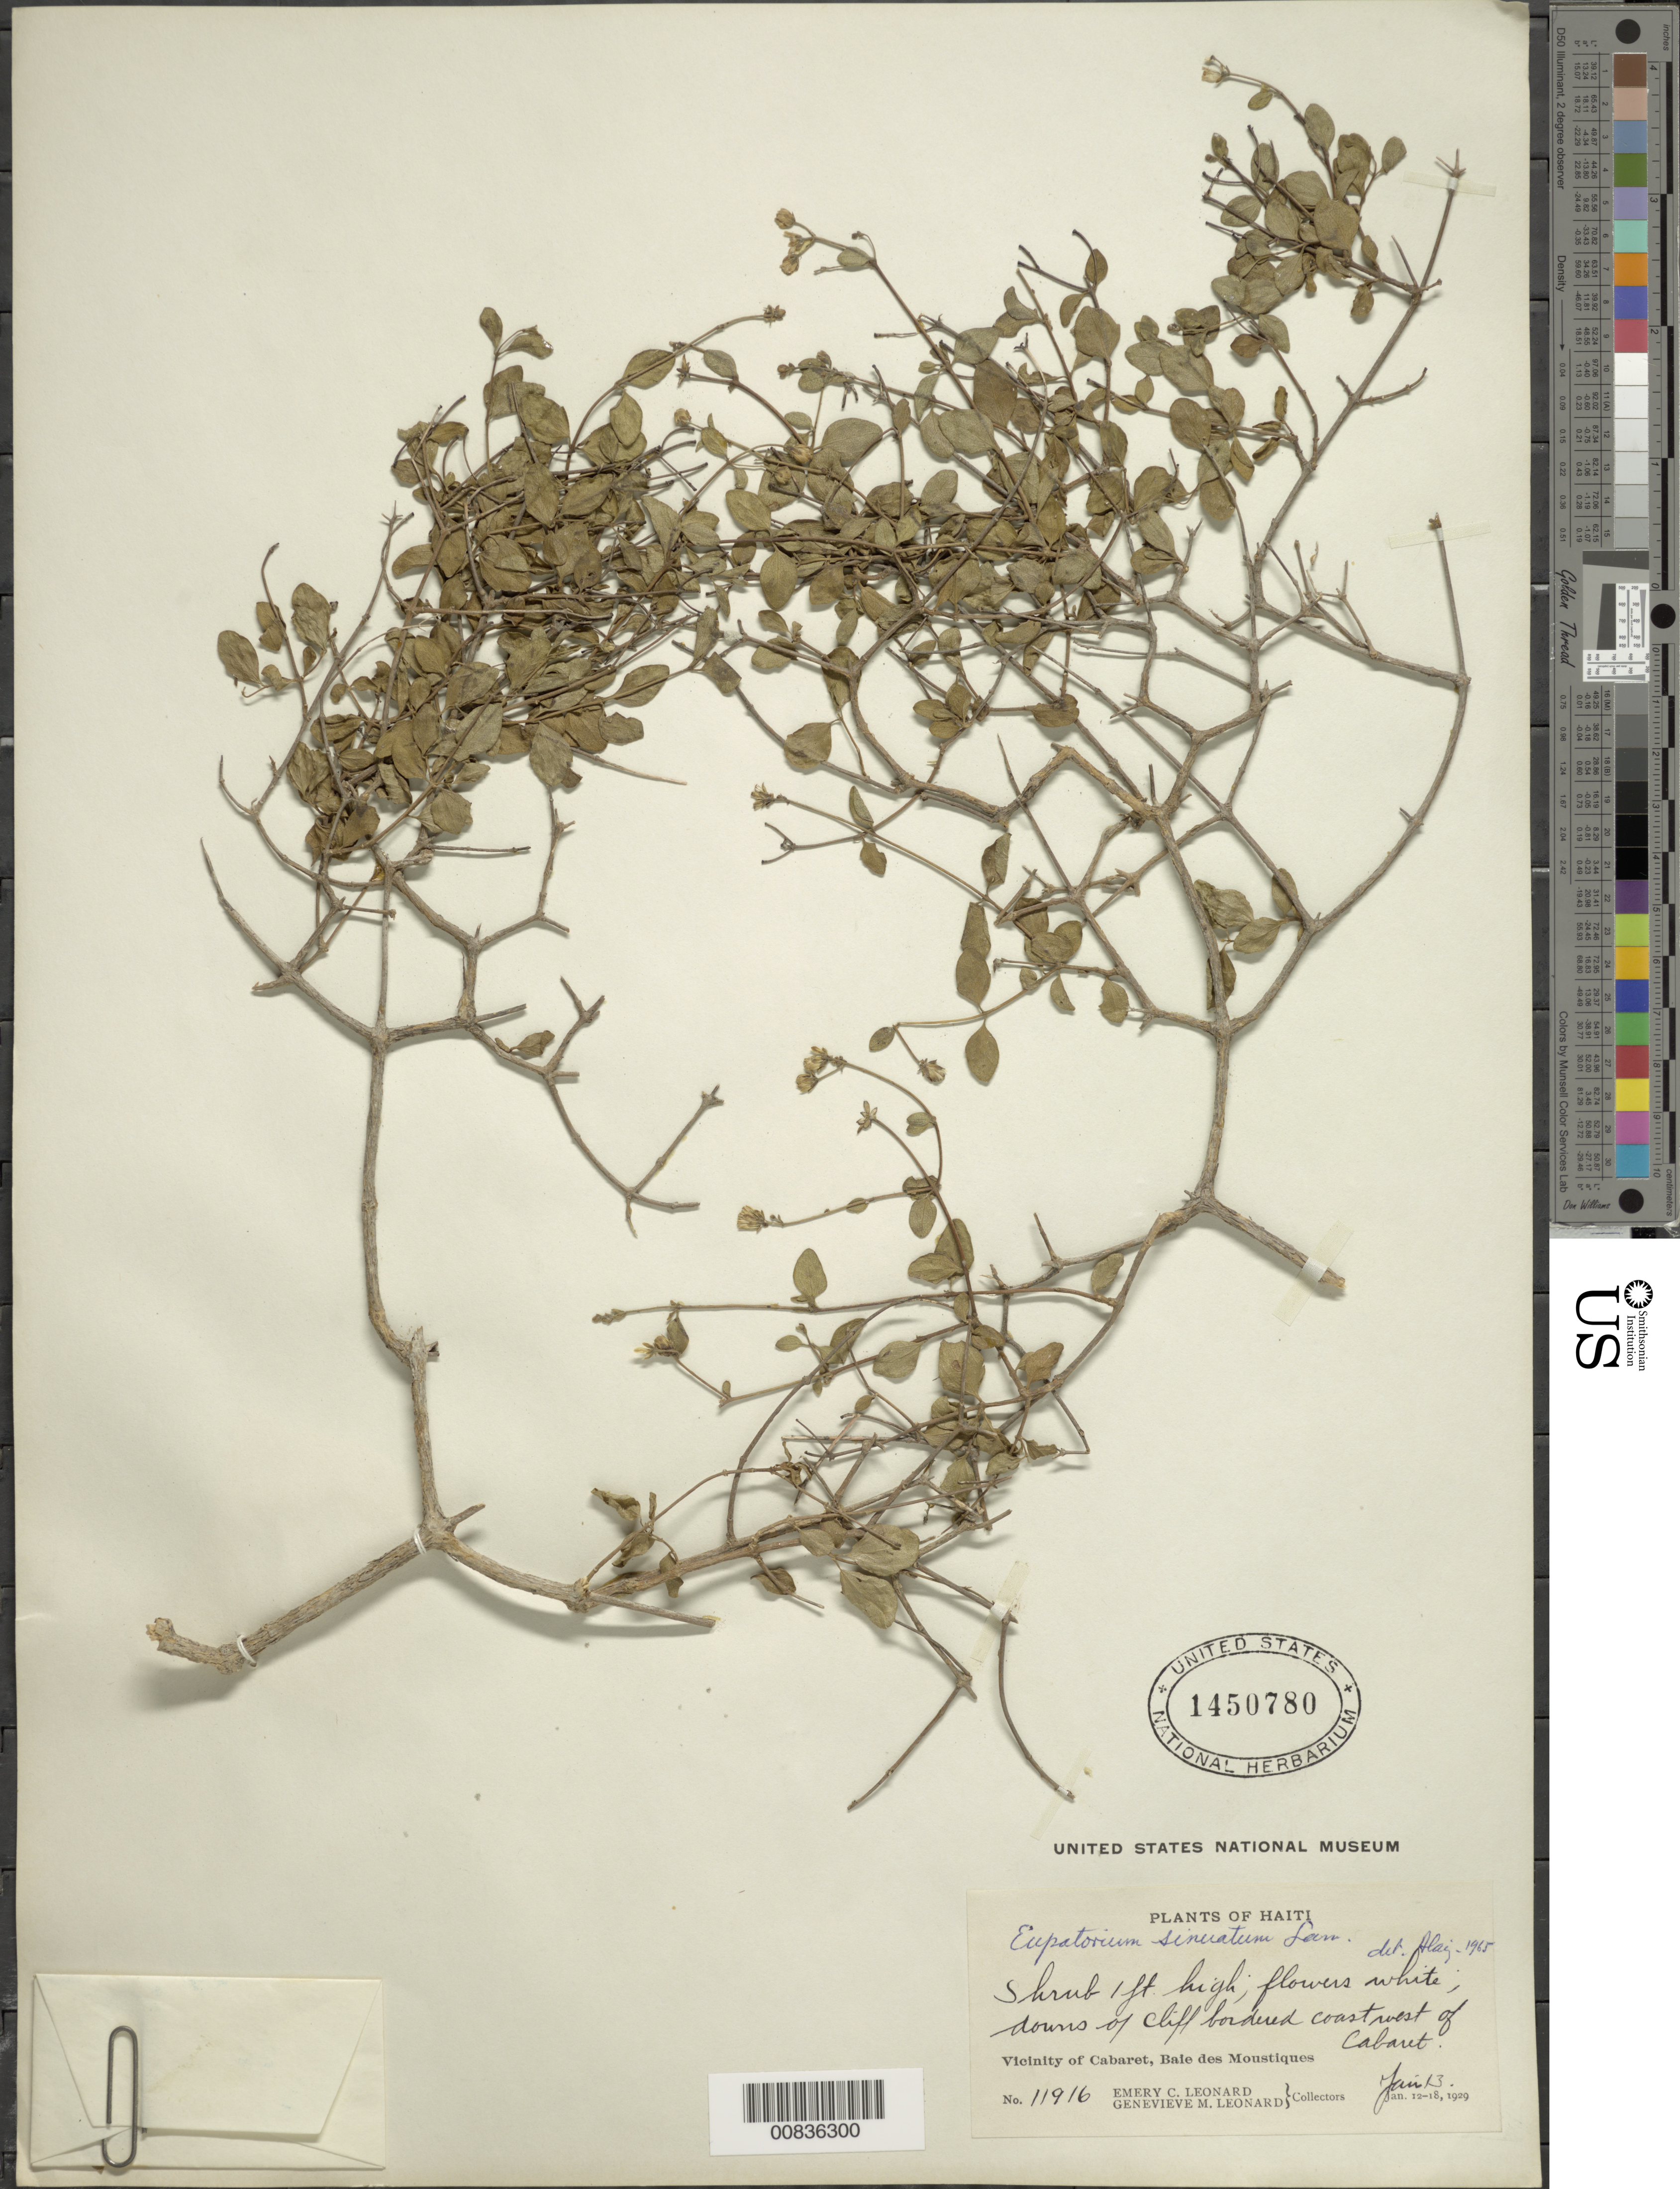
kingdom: Plantae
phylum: Tracheophyta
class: Magnoliopsida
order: Asterales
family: Asteraceae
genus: Chromolaena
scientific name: Chromolaena sinuata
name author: (Lam.) R.M. King & H. Rob.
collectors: E. C. Leonard & G. M. Leonard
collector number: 11916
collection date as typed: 13 Jan 1929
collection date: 1929-01-13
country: Haiti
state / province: Nord-Ouest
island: Hispaniola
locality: Vicinity of Cabaret, Baie des Moustiques, W of city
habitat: Downs of cliff bordered coast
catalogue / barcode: US 1450780